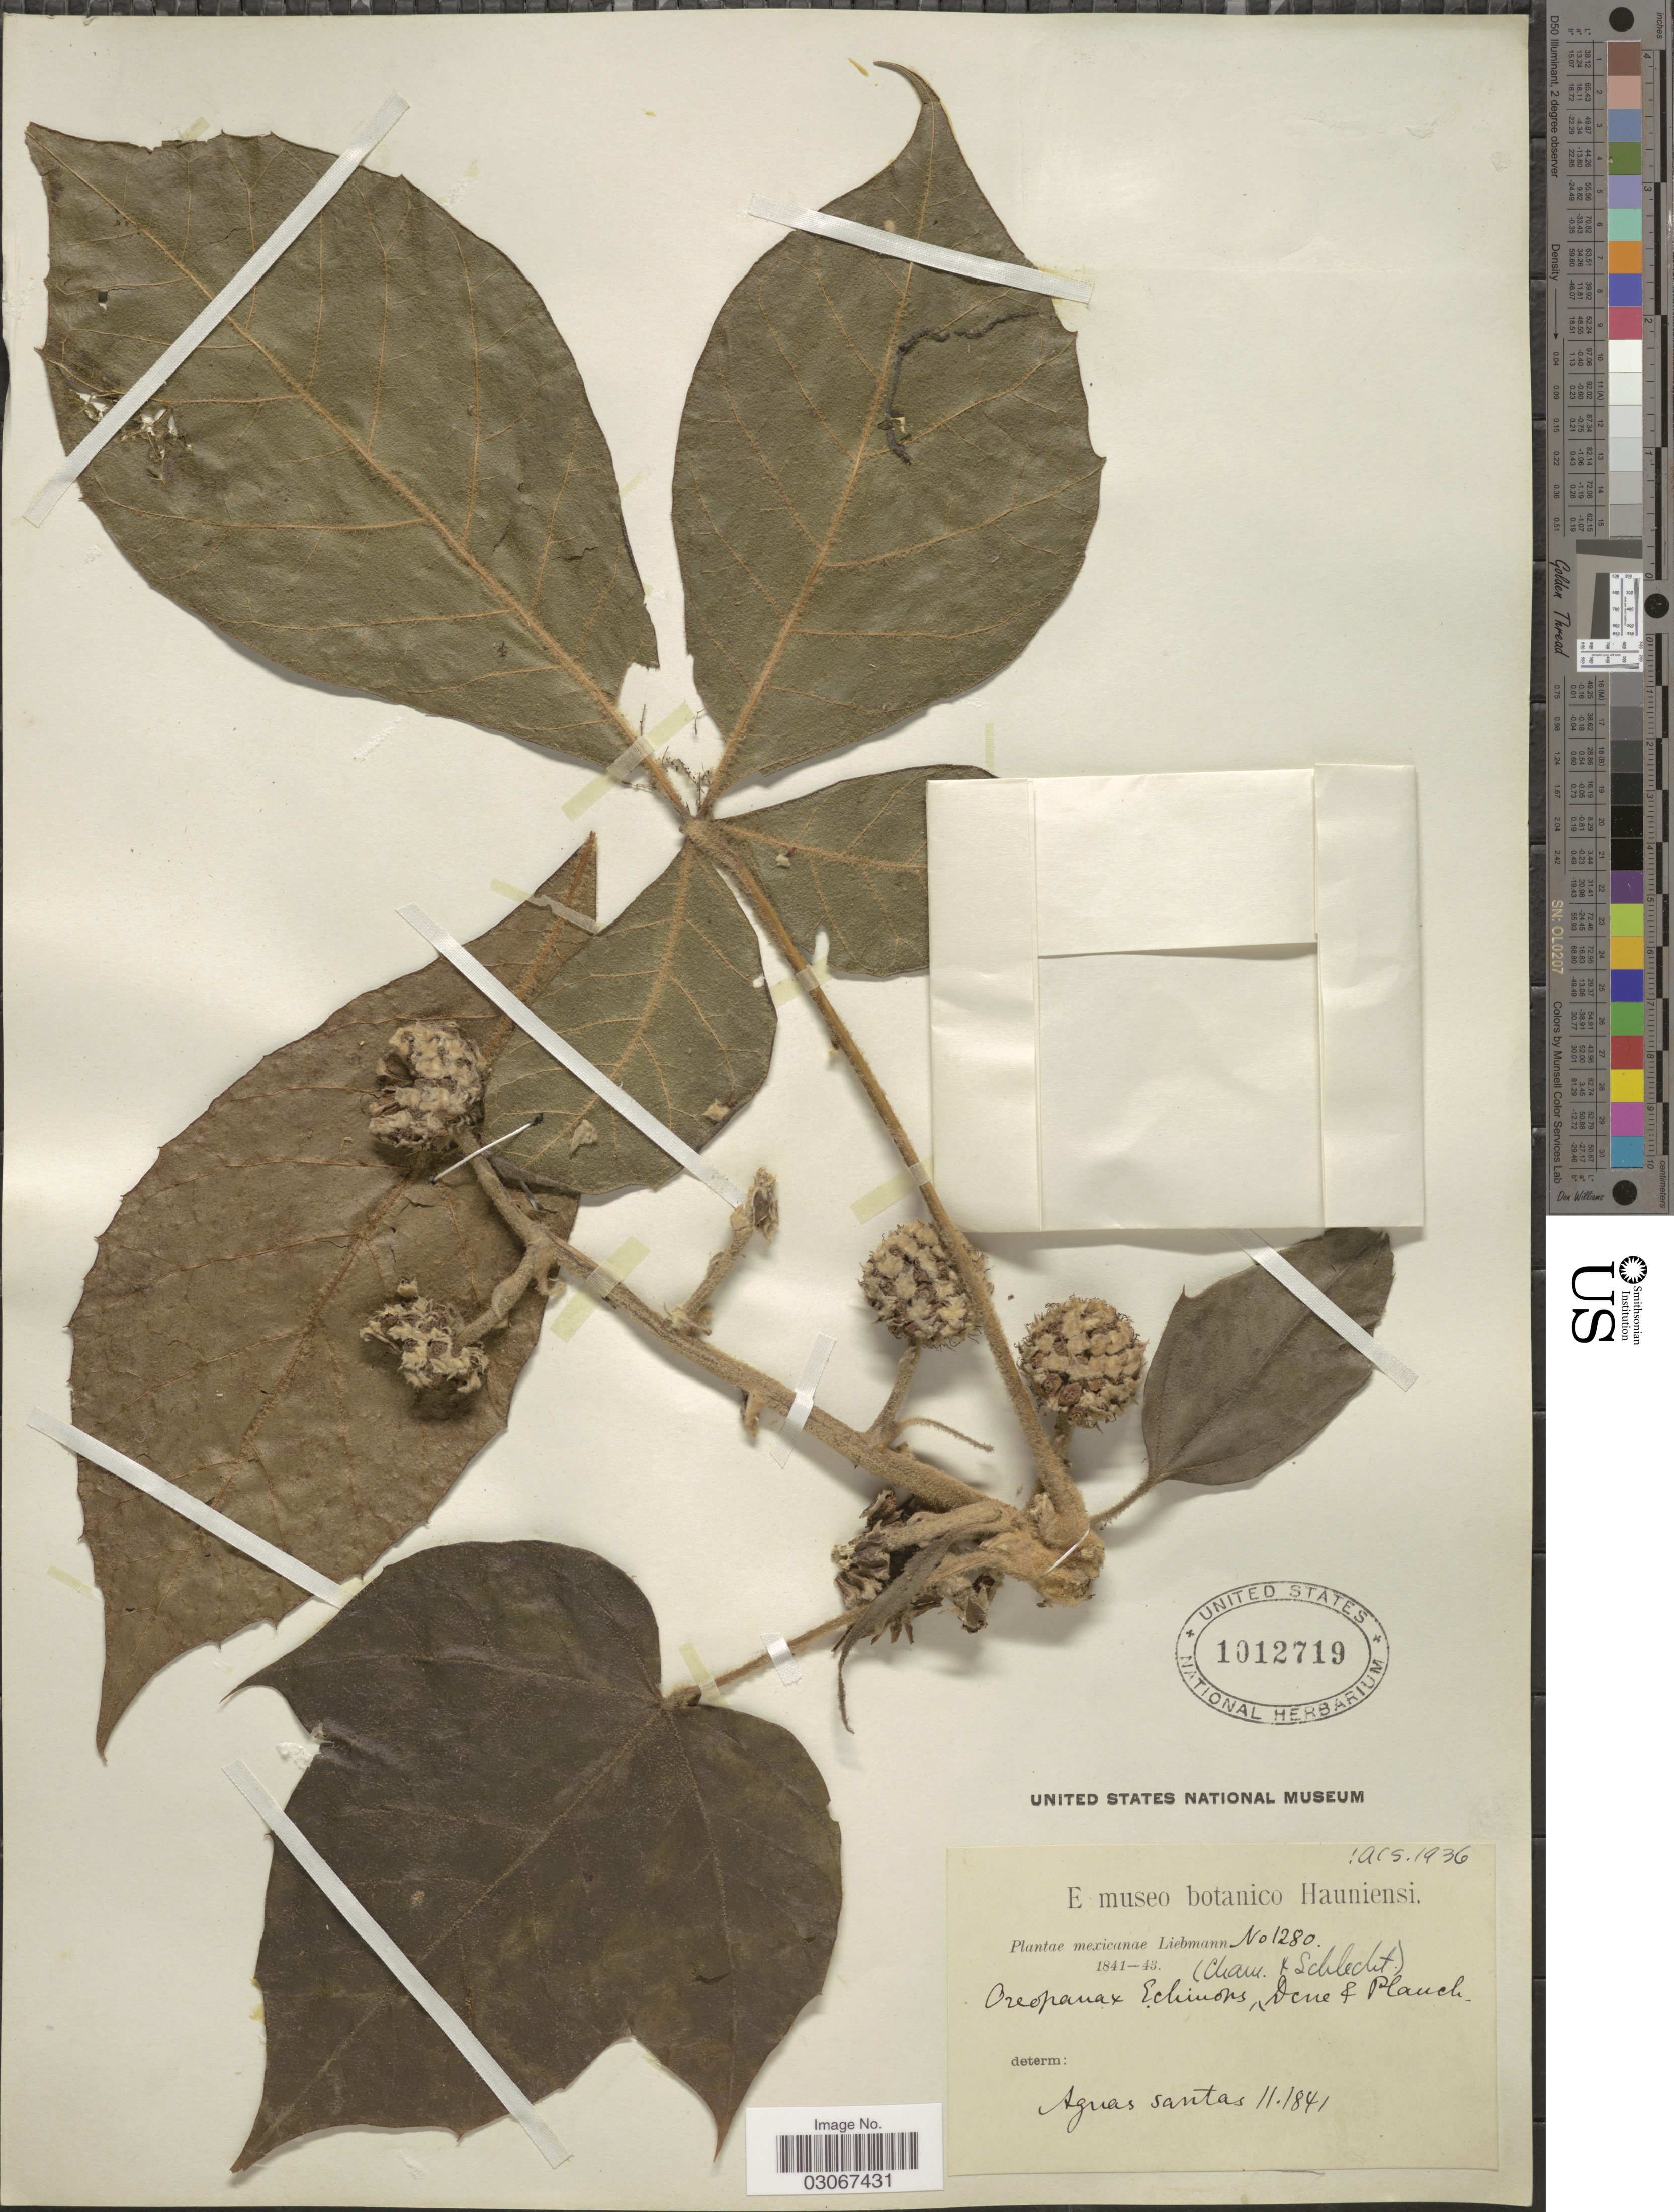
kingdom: Plantae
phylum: Tracheophyta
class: Magnoliopsida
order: Apiales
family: Araliaceae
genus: Oreopanax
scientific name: Oreopanax echinops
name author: (Schltdl. & Cham.) Decne. & Planch.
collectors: Liebmann, --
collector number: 1280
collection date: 1841-11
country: Mexico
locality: Aguas santas.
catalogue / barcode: US 1012719